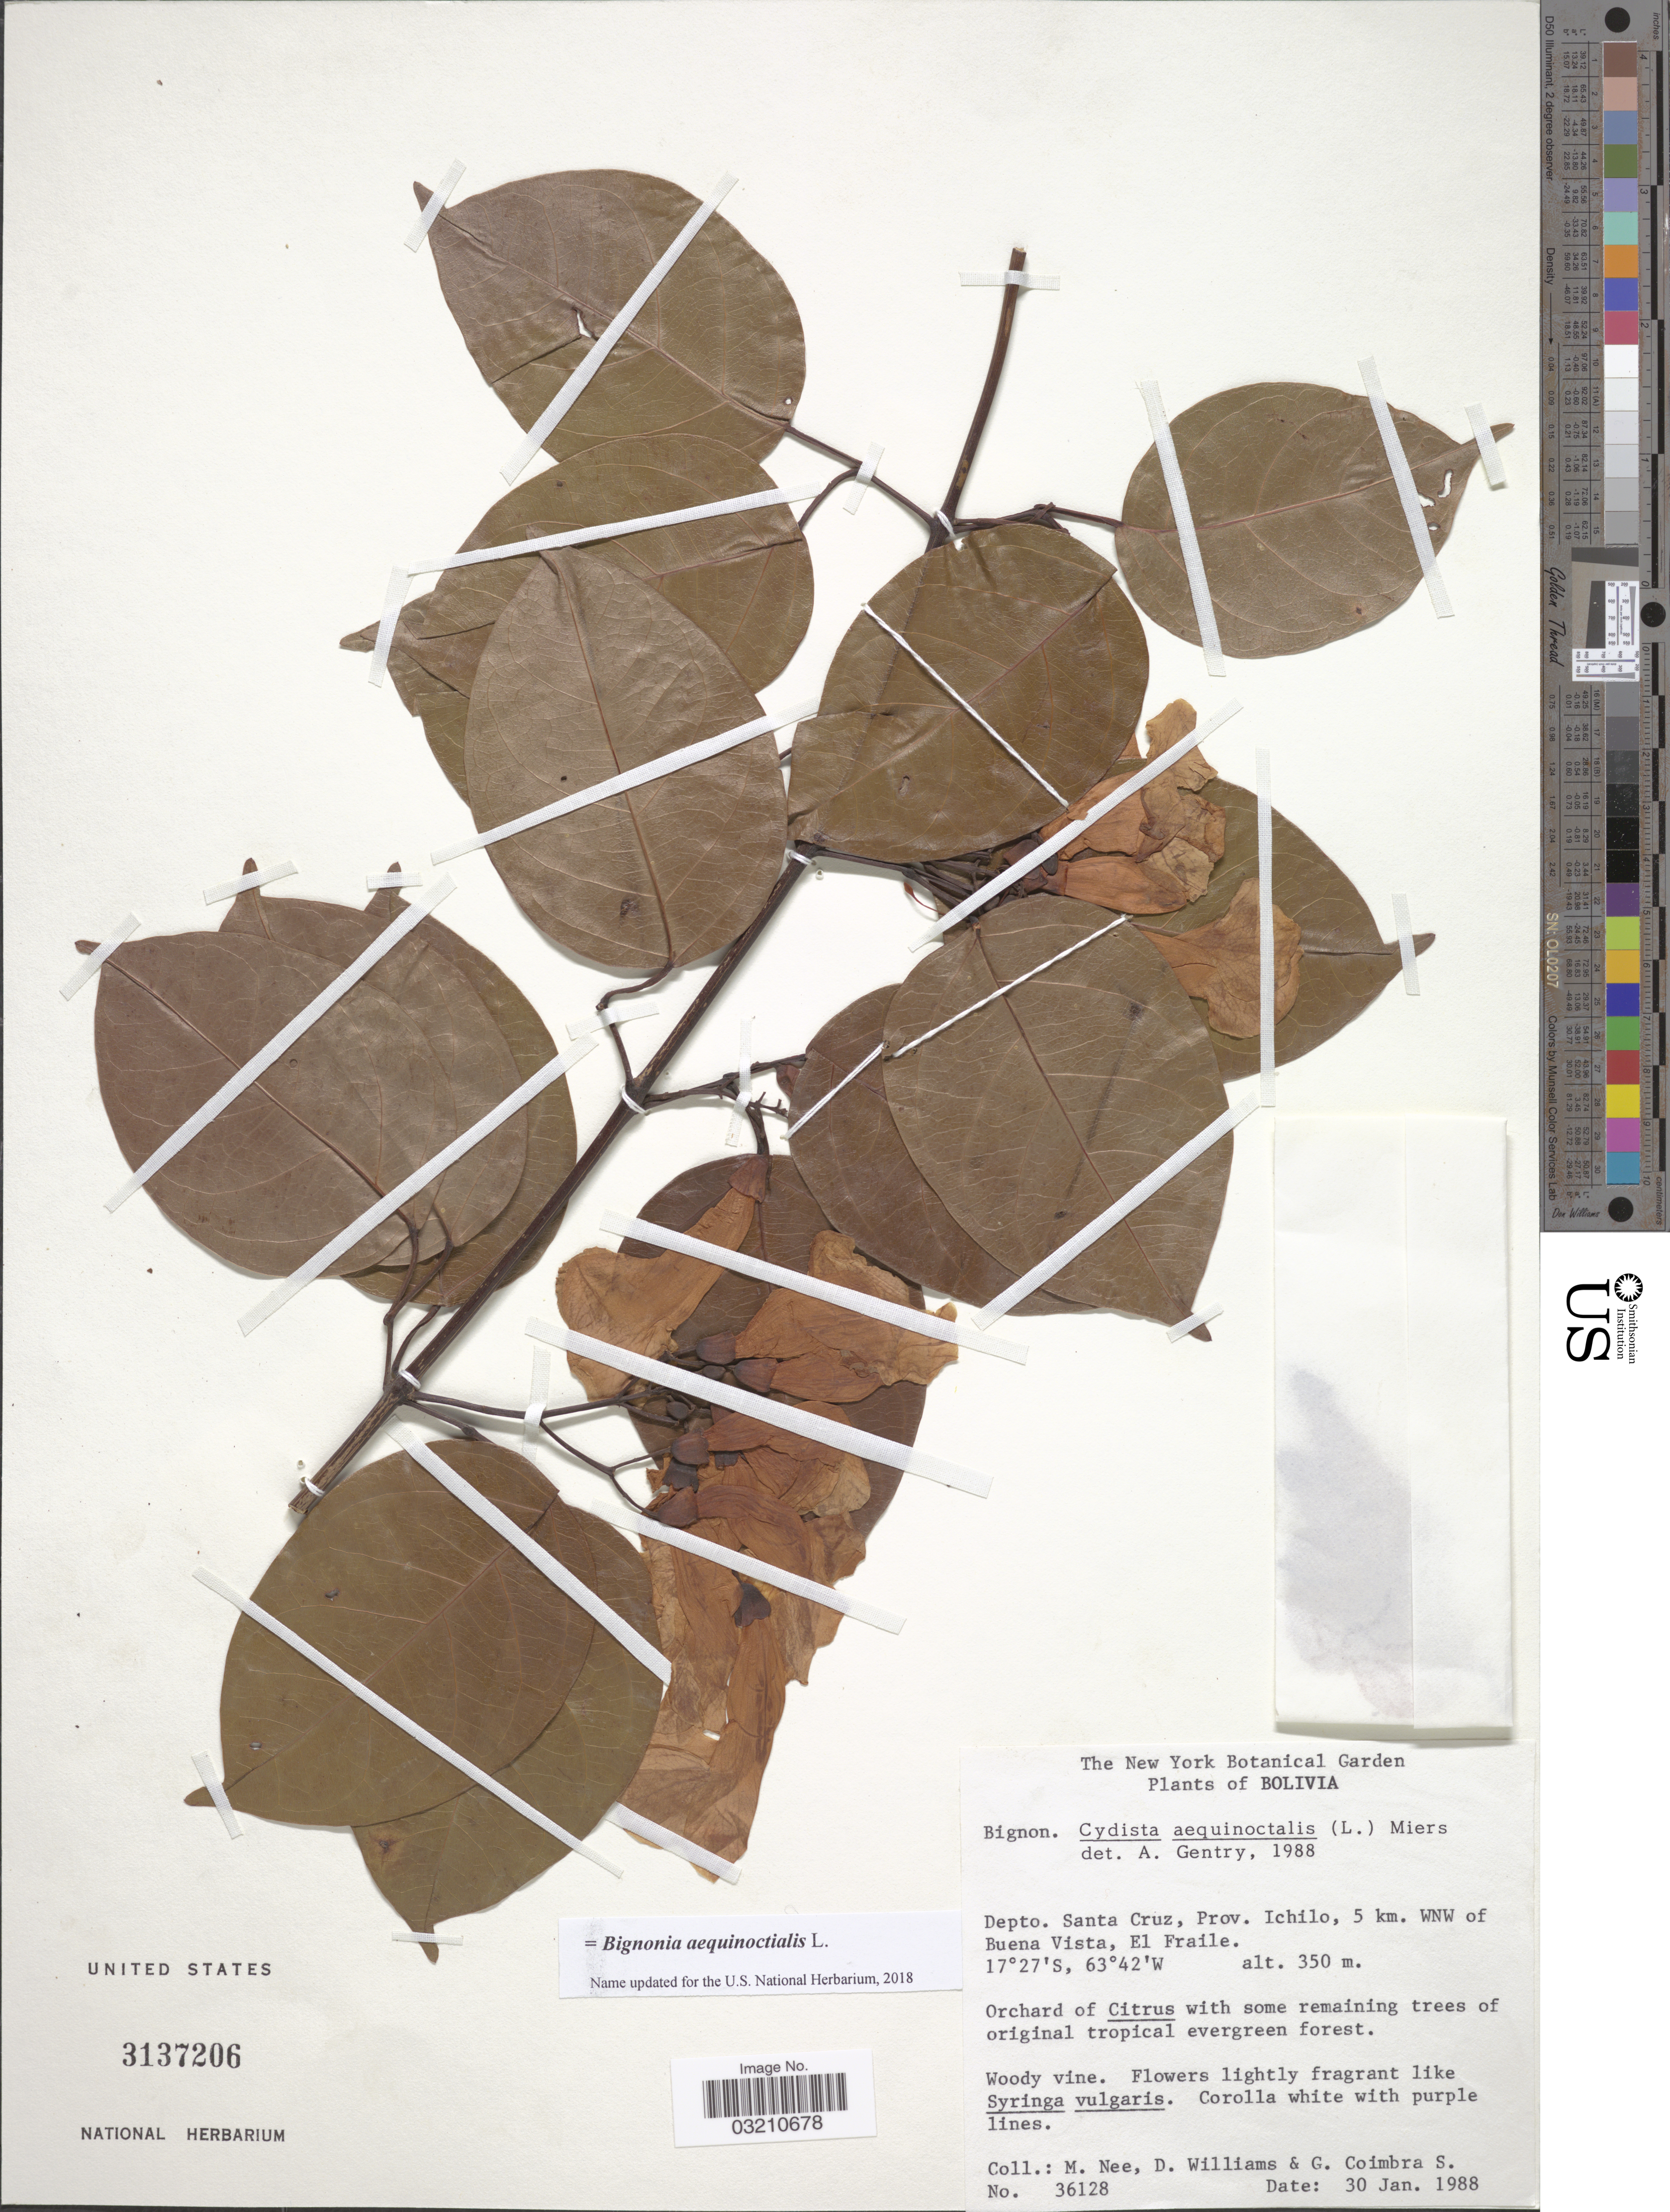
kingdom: Plantae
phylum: Tracheophyta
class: Magnoliopsida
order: Lamiales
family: Bignoniaceae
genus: Bignonia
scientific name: Bignonia aequinoctialis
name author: L.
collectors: M. Nee, D. Williams & G. Coimbra S.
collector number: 36128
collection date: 1988-01-30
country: Bolivia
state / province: Santa Cruz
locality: Depto. Santa Cruz, Prov. Ichilo, 5 km. WNW of Buena Vista, El Fraile.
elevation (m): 350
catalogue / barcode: US 3137206